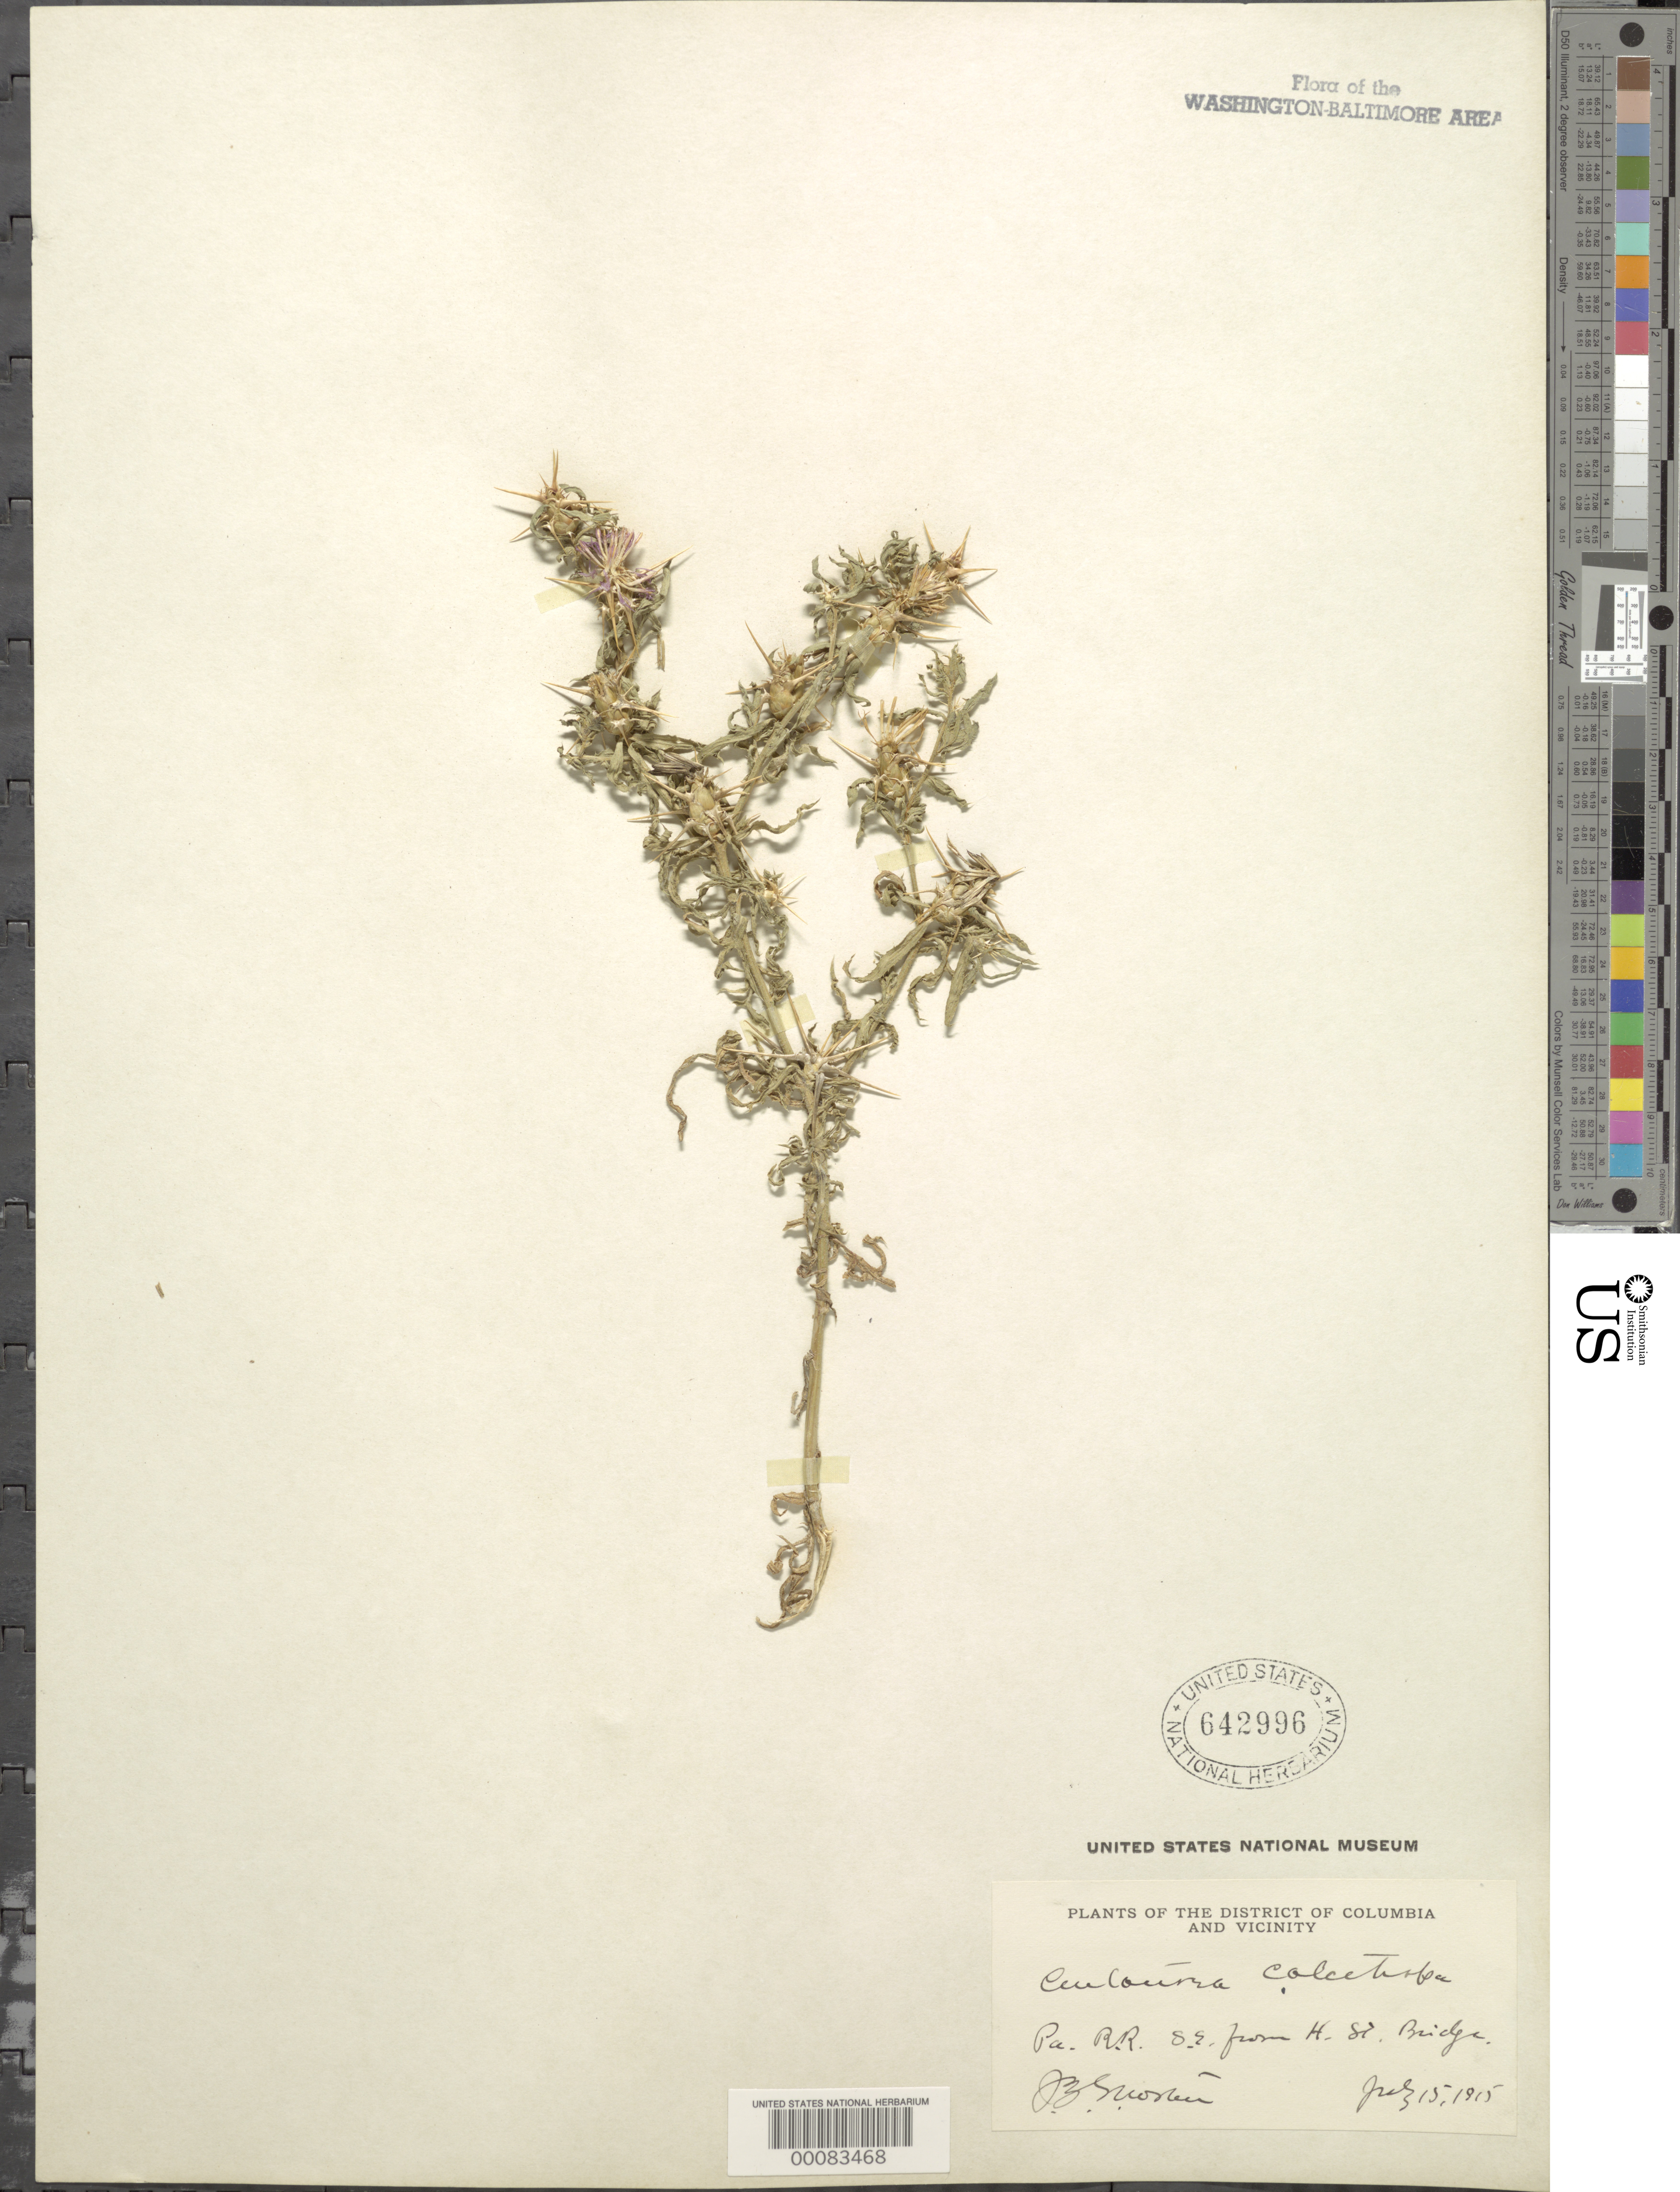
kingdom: Plantae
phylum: Tracheophyta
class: Magnoliopsida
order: Asterales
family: Asteraceae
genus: Centaurea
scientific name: Centaurea calcitrapa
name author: L.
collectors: J. B. S. Norton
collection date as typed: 15 Jul 1915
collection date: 1915-07-15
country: United States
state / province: District of Columbia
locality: Pa. Railroad SE from H St. Bridge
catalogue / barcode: US 642996